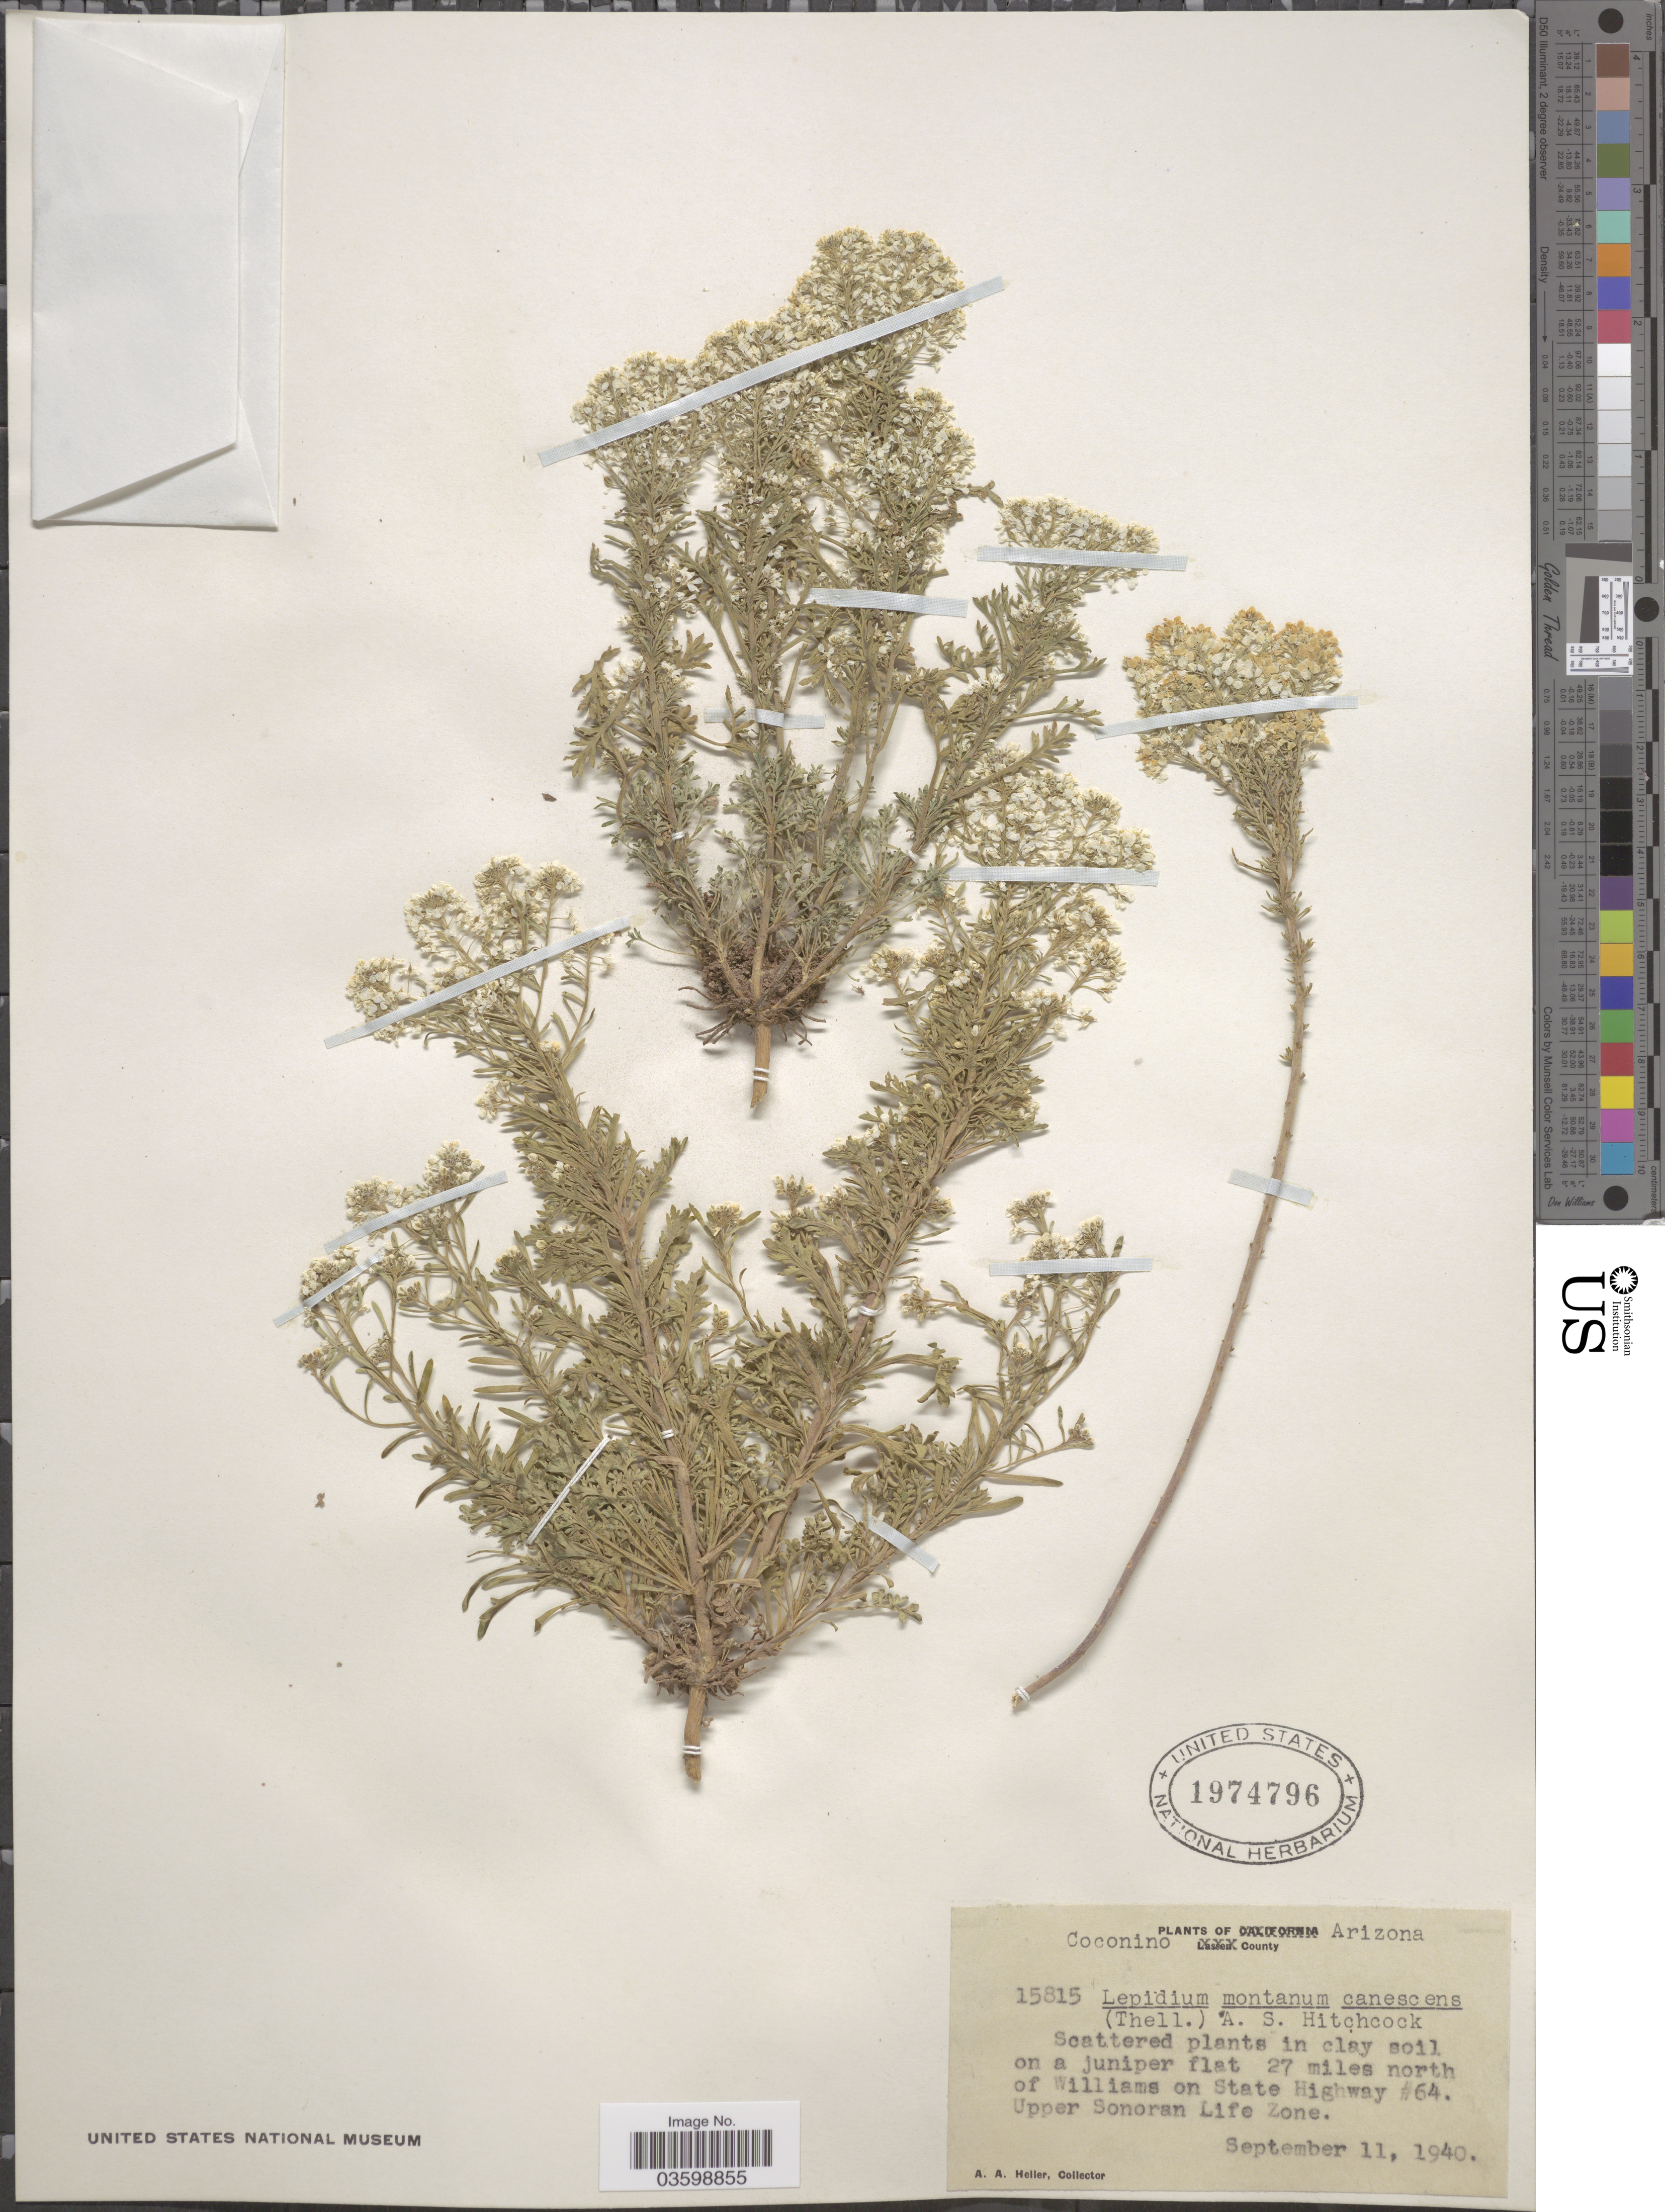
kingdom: Plantae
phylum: Tracheophyta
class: Magnoliopsida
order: Brassicales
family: Brassicaceae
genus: Lepidium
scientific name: Lepidium montanum var. cinereum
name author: (C.L. Hitchc.) C.L. Hitchc.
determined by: Al-Shehbaz, I. A., (MO), Missouri Botanical Garden (UNITED STATES)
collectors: A. A. Heller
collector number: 15815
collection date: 1940-09-11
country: United States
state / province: Arizona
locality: Scattered plants in clay soil on a juniper flat 27 miles north of Williams on State Highway #64. Upper Sonoran Life Zone.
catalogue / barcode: US 1974796